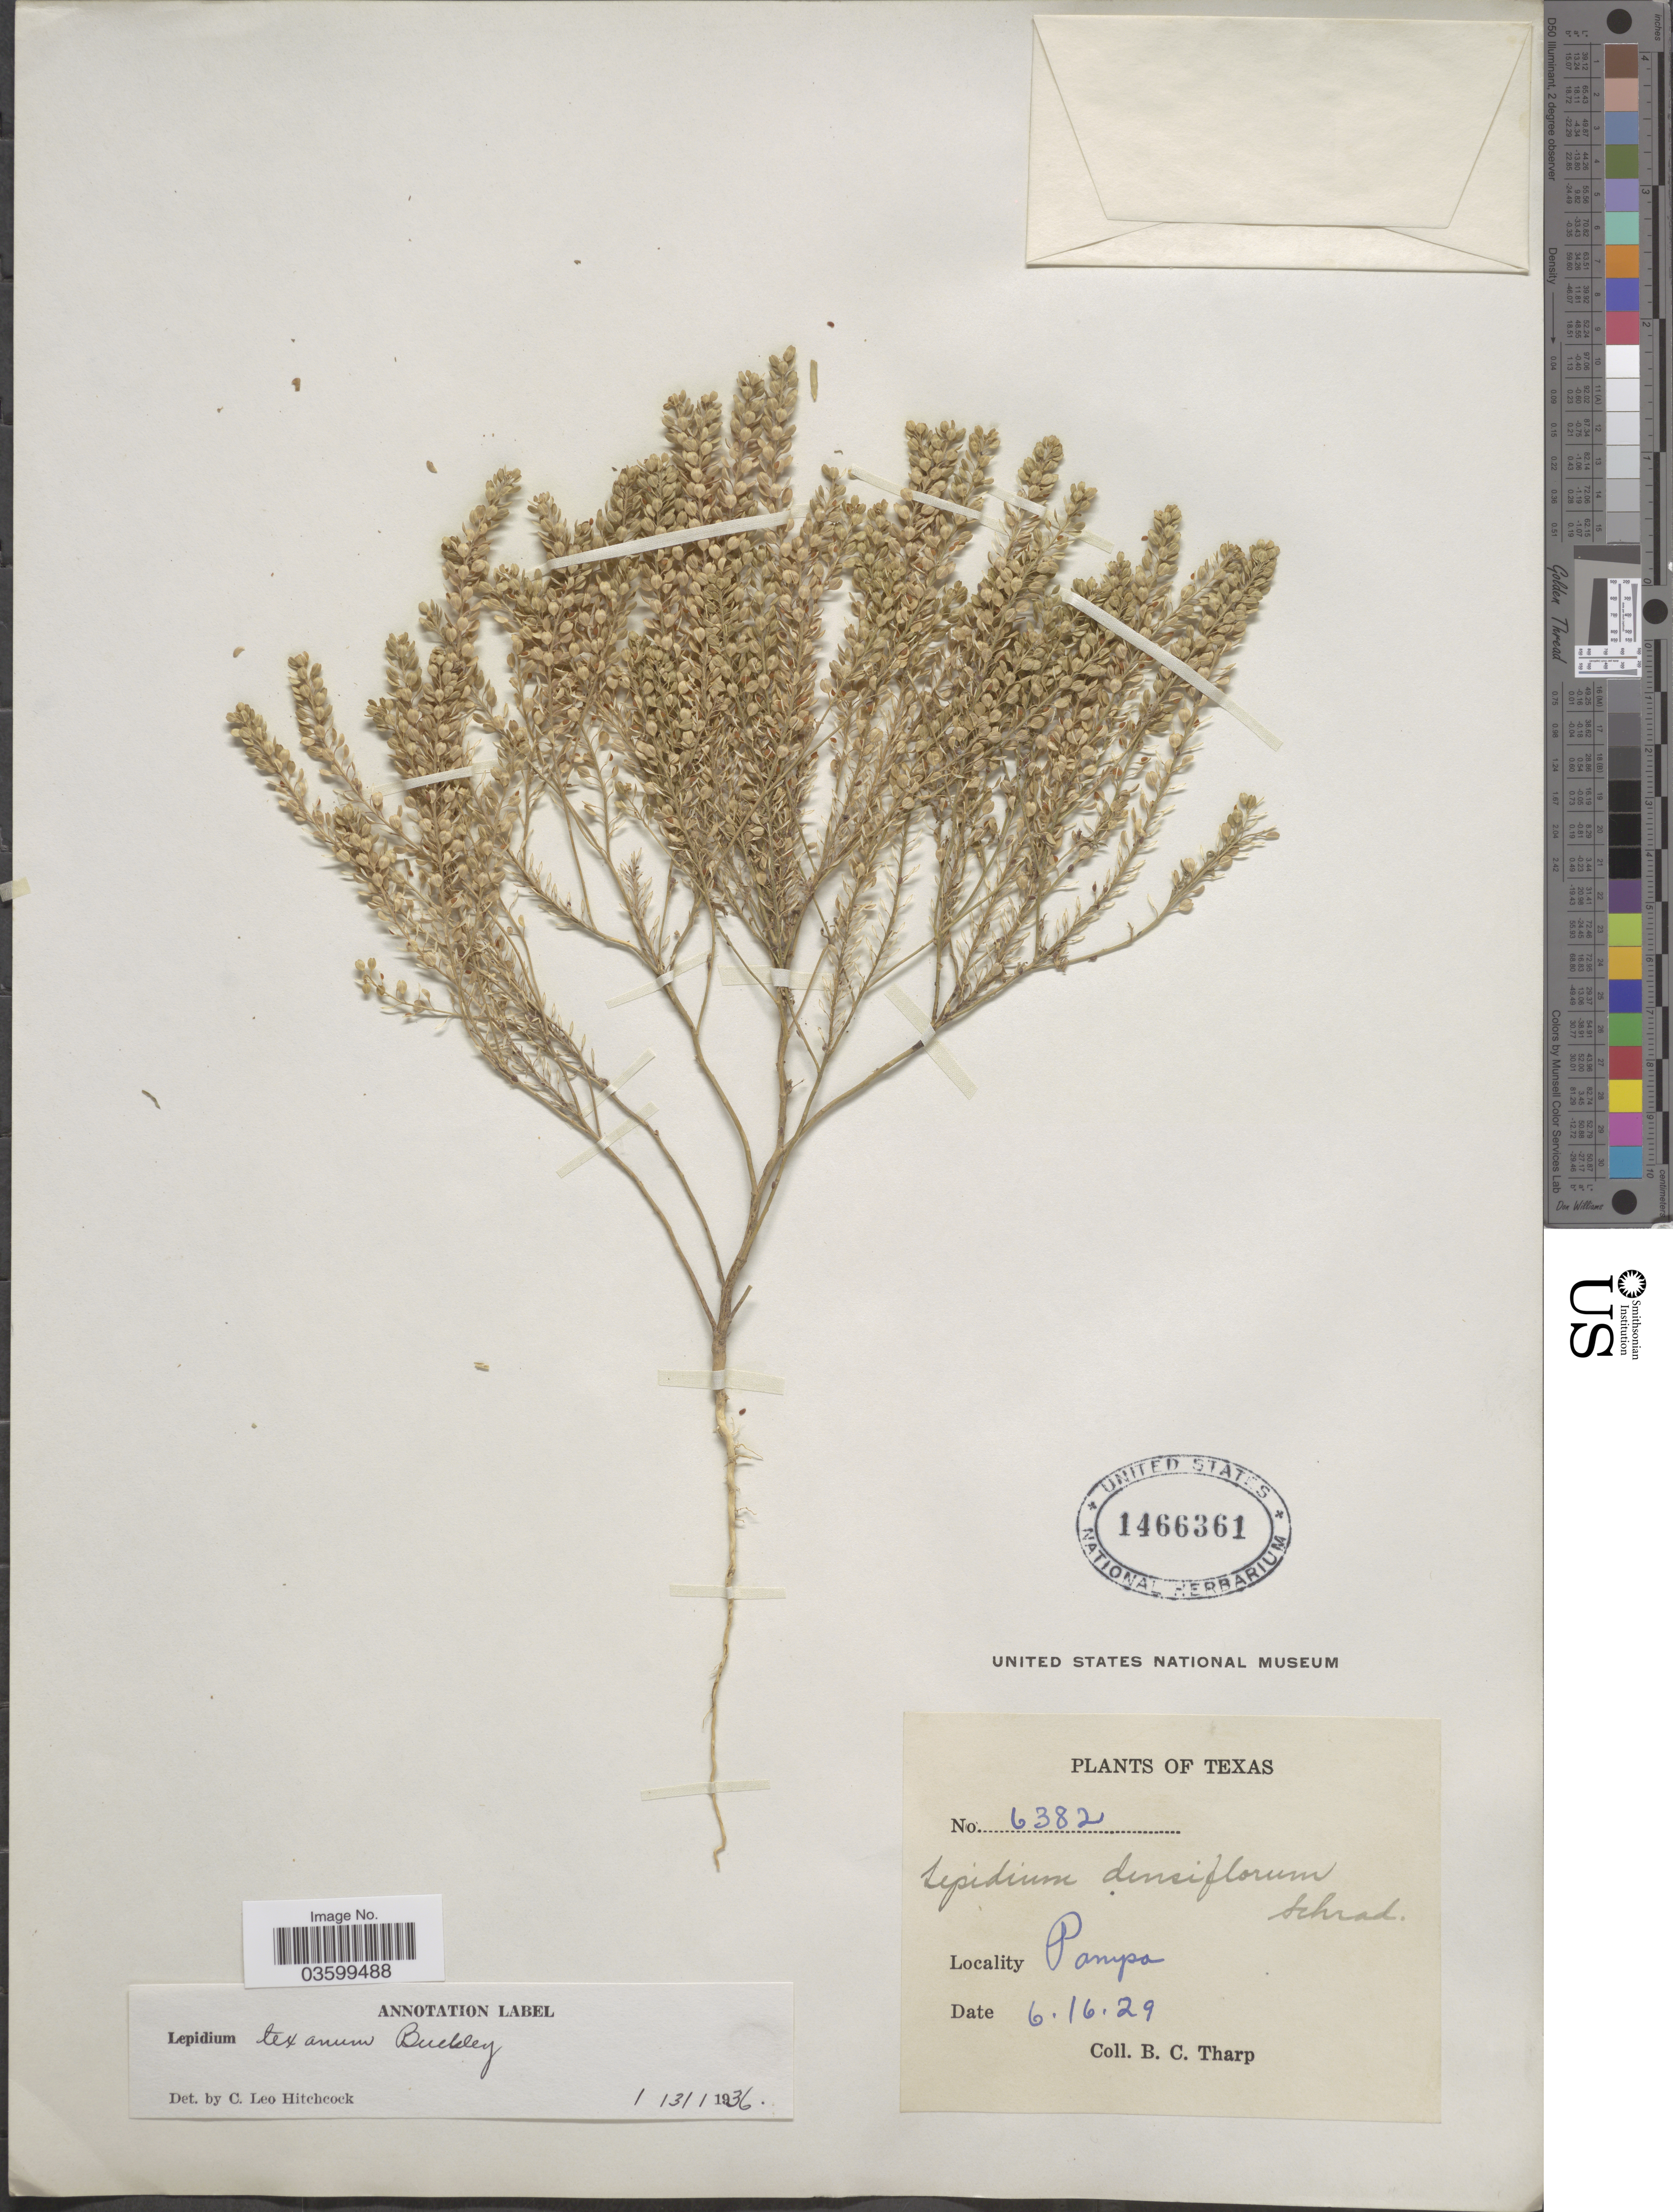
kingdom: Plantae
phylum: Tracheophyta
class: Magnoliopsida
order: Brassicales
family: Brassicaceae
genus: Lepidium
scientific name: Lepidium virginicum var. pubescens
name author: (Greene) C.L. Hitchc.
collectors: B. C. Tharp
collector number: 6382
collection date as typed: Transcribed d/m/y: 16/6/29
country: United States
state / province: Texas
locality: Pampa.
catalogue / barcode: US 1466361